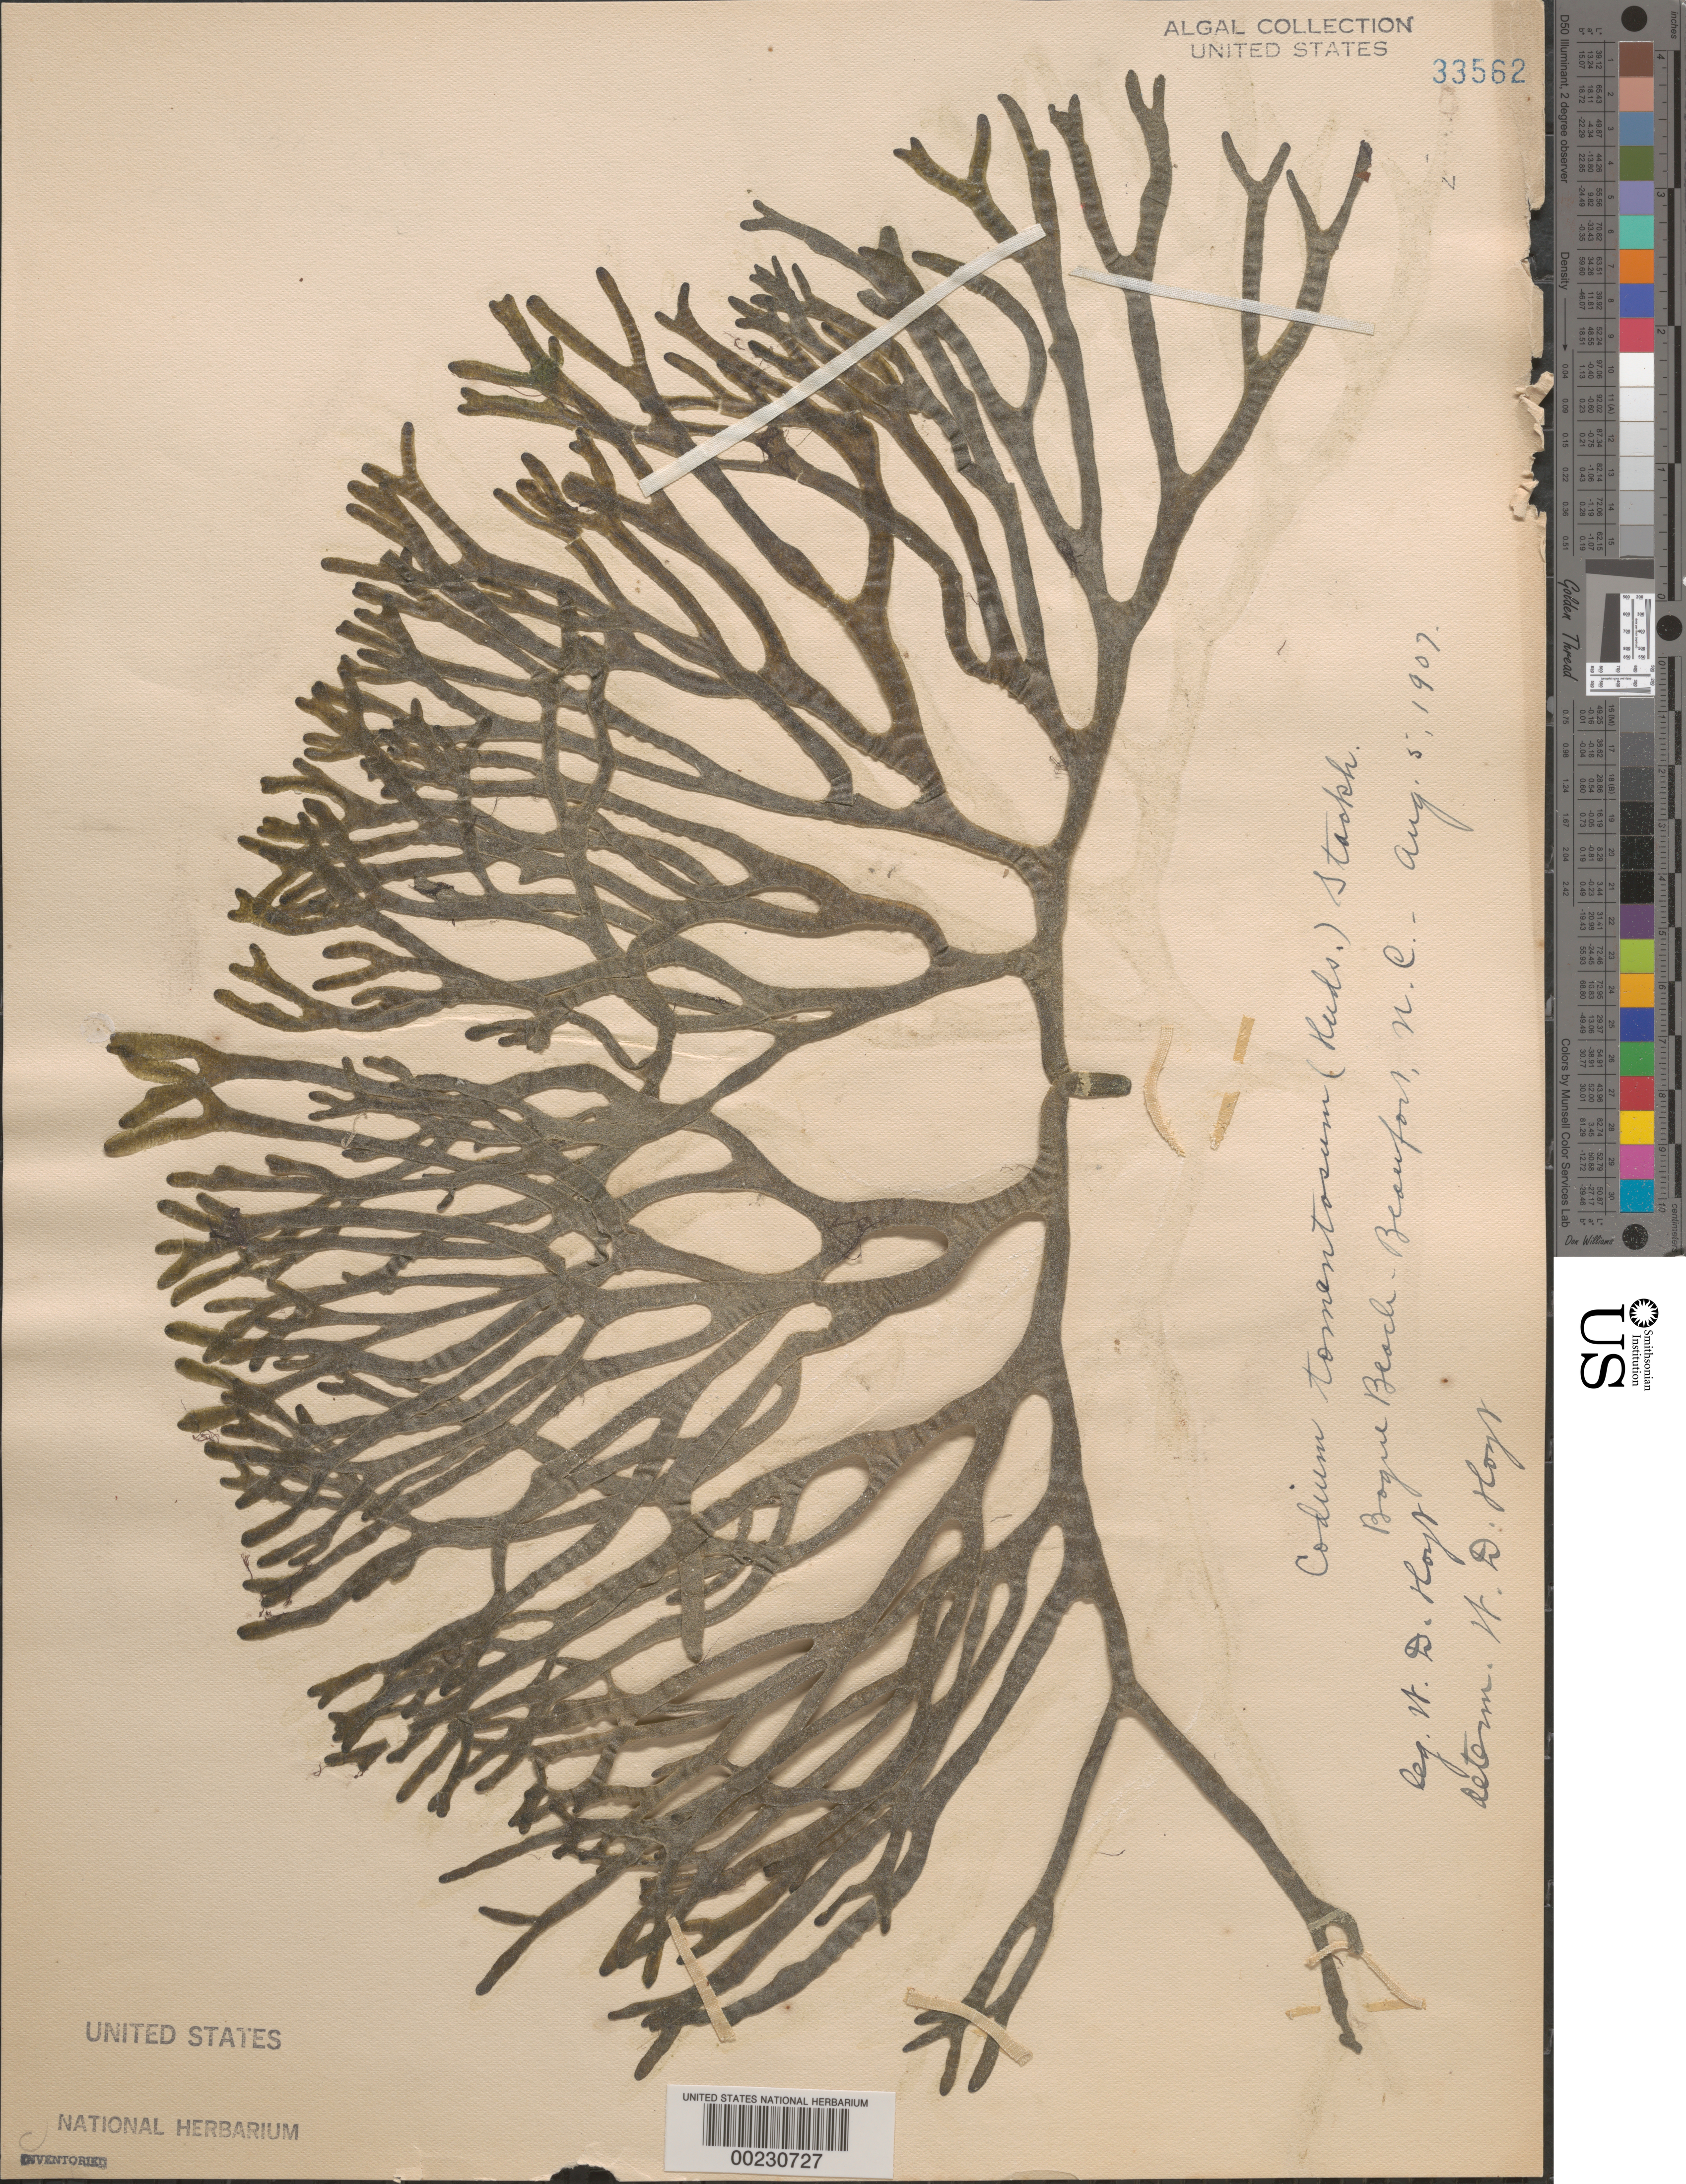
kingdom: Plantae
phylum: Chlorophyta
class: Ulvophyceae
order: Bryopsidales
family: Codiaceae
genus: Codium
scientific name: Codium tomentosum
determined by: Hoyt, W. D.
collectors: W. D. Hoyt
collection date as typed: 05 Aug 1907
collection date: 1907-08-05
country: United States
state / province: North Carolina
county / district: Carteret County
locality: Beaufort, Bogue Beach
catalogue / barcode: US 33562